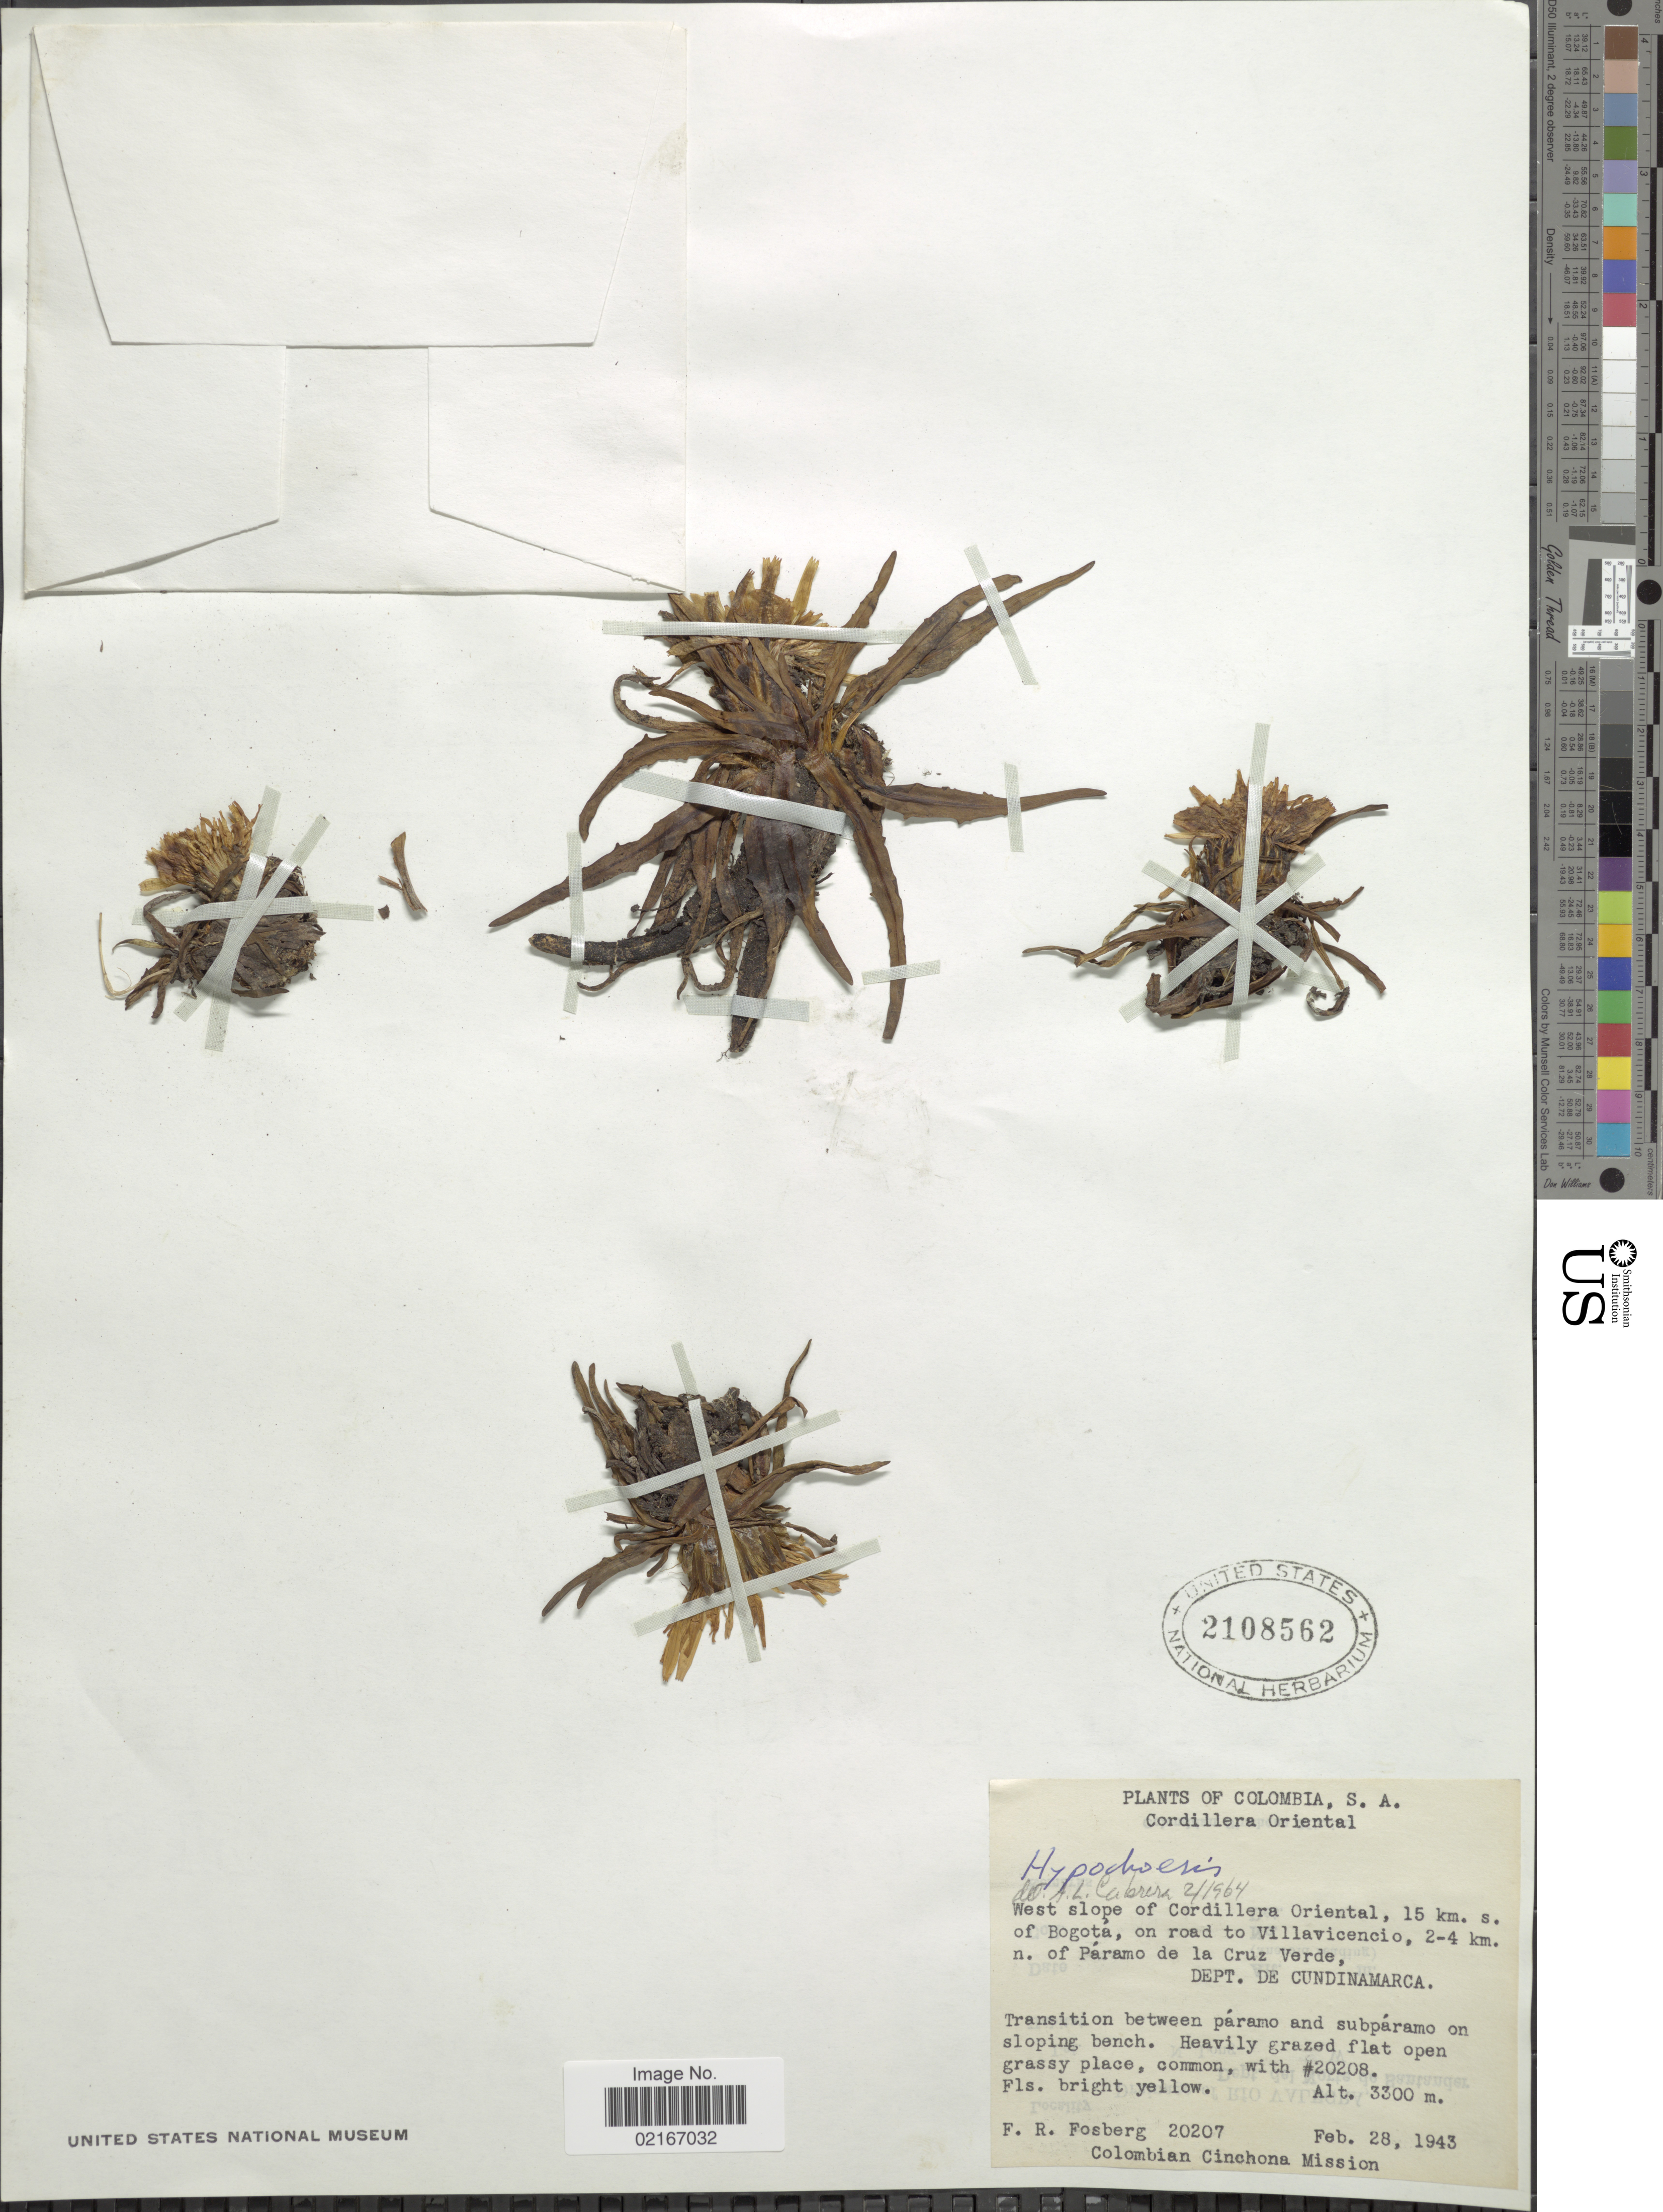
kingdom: Plantae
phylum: Tracheophyta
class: Magnoliopsida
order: Asterales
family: Asteraceae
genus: Hypochaeris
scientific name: Hypochaeris sp.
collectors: F. R. Fosberg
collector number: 20207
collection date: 1943-02-28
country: Colombia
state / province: Cundinamarca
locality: Cordillera Oriental, S.A., Wet slope of Cordillera Oriental, 15 km. s. of Bogota, on road to Villavicencio, 2-4 km. n. of Paramo de la Cruz Verde, Dept. de Cundinamarca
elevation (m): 3300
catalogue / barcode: US 2108562